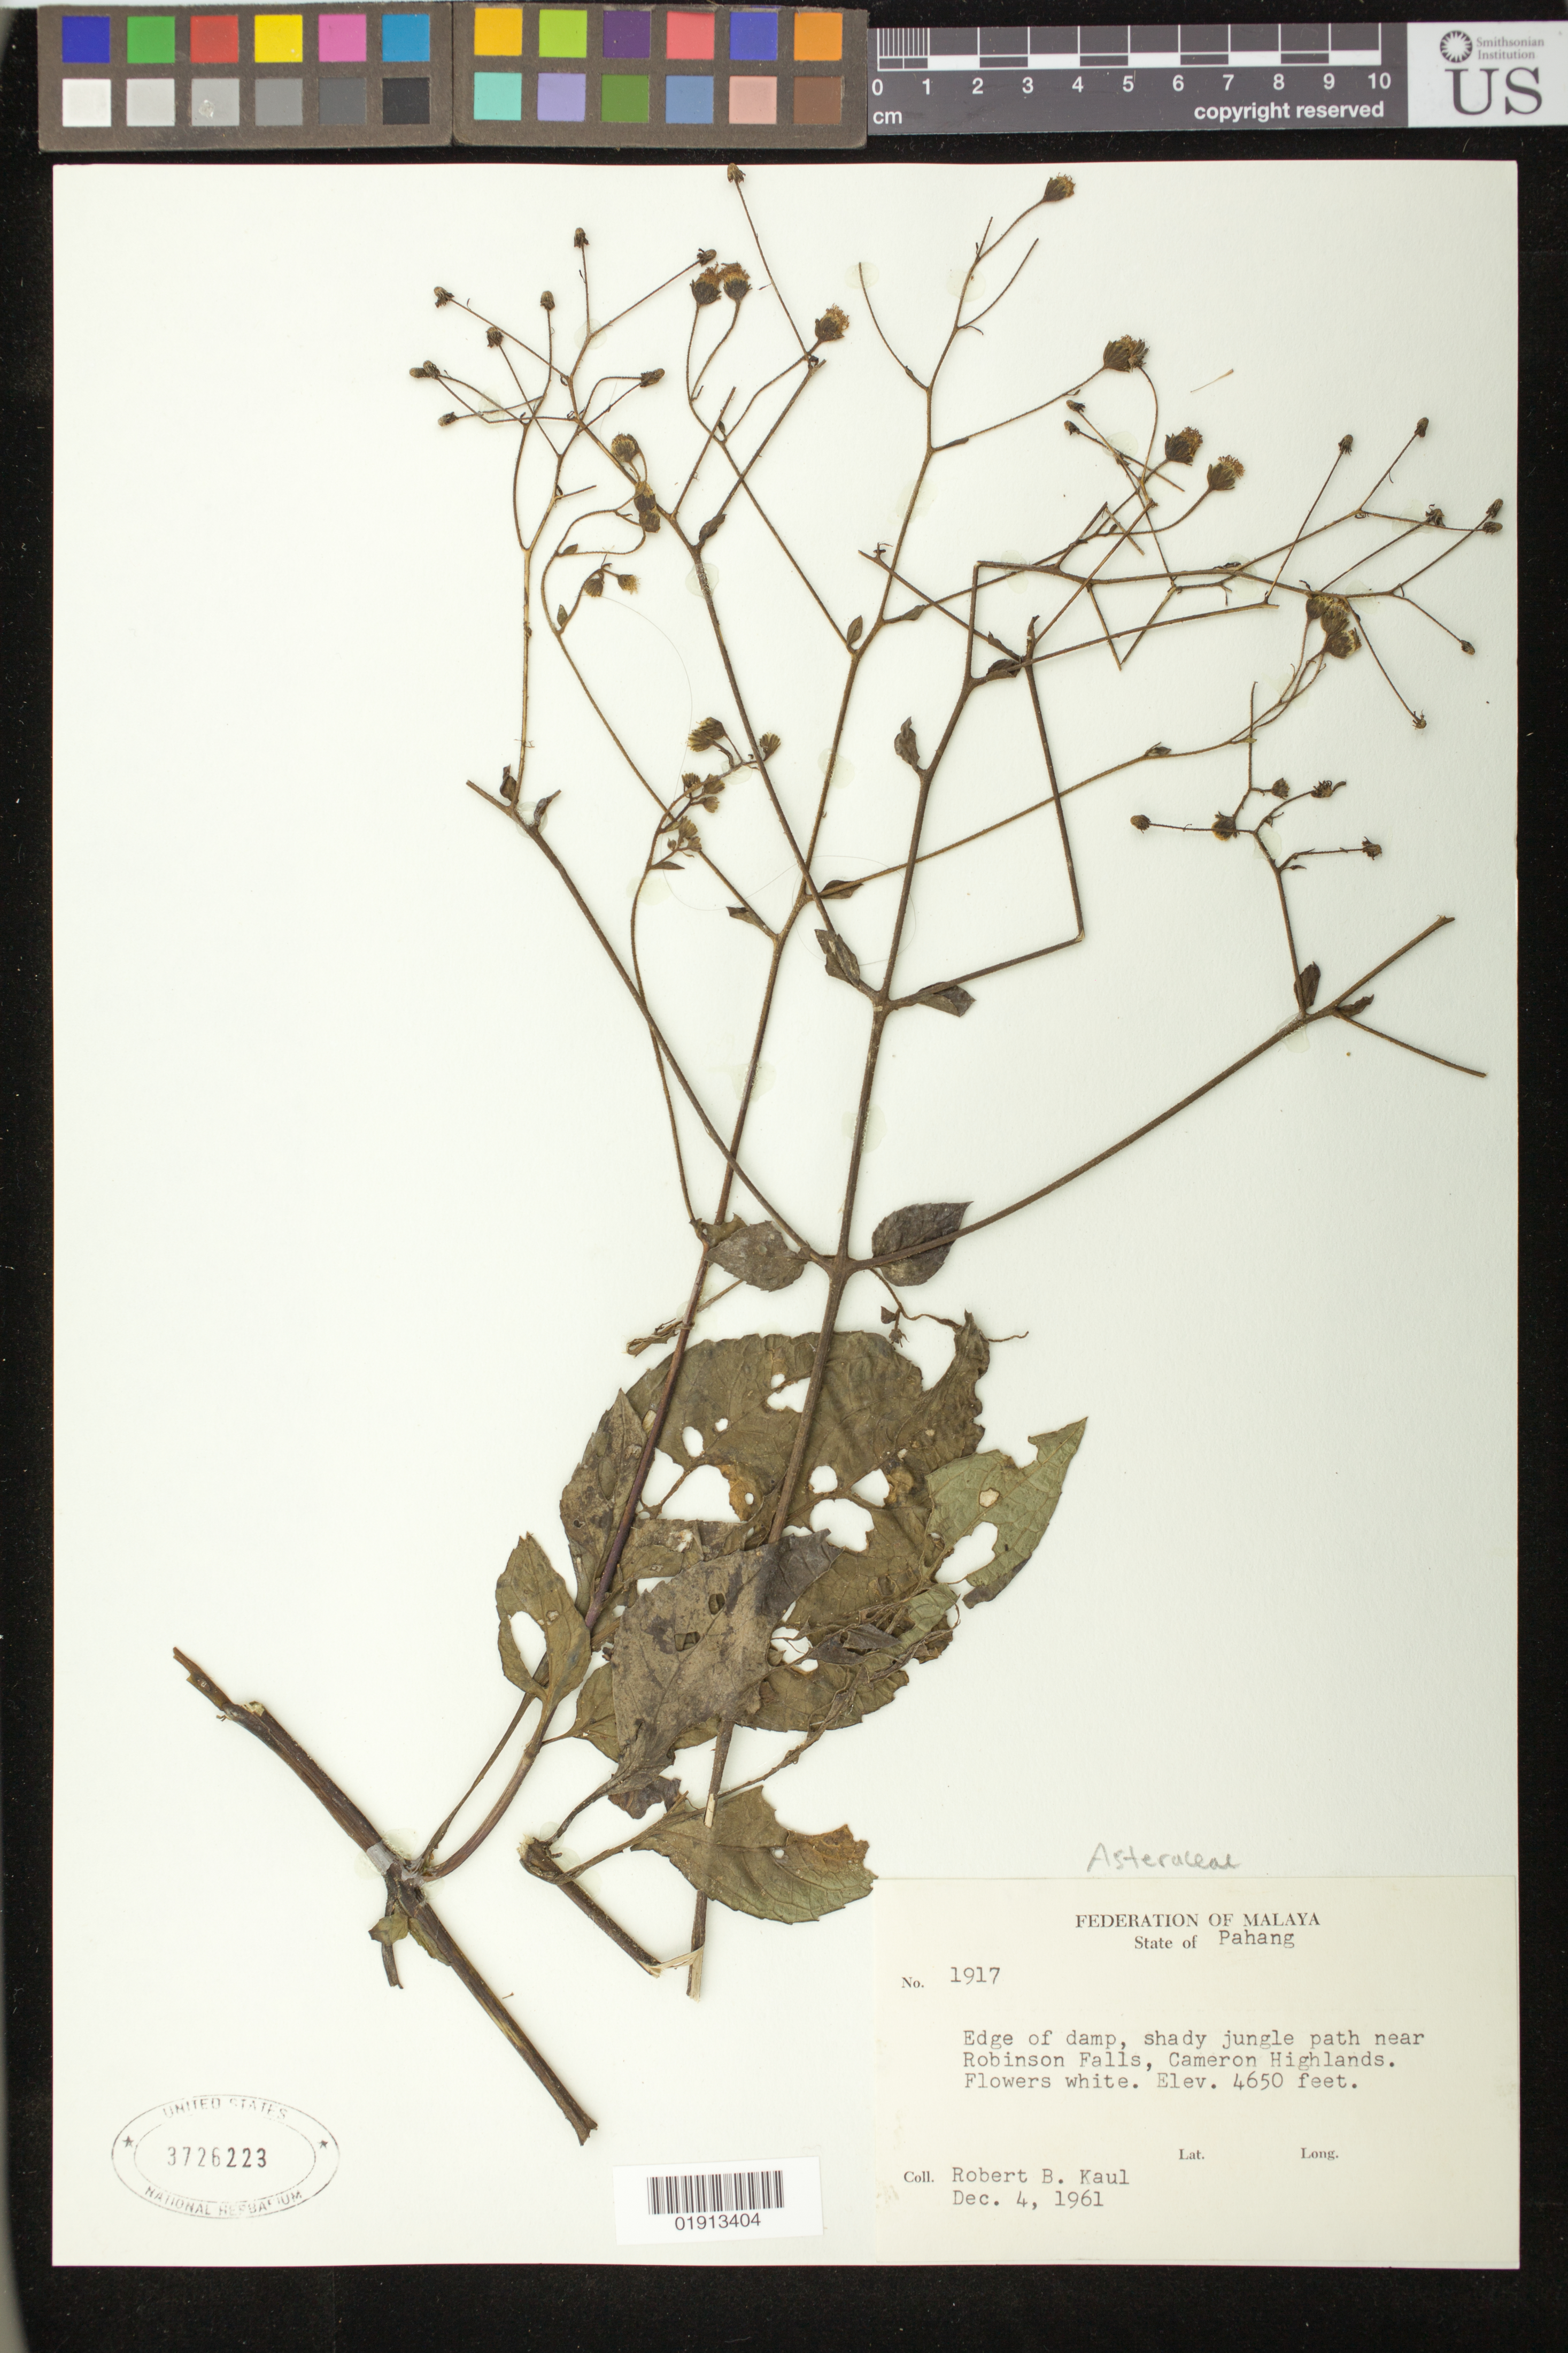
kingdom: Plantae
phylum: Tracheophyta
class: Magnoliopsida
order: Asterales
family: Asteraceae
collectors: R. Kaul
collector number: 1917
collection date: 1961-12-04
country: Malaysia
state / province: Pahang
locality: Near Robinson Falls, Cameron Highlands.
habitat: Edge of damp, shady jungle path.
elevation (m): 1417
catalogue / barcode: US 3726223